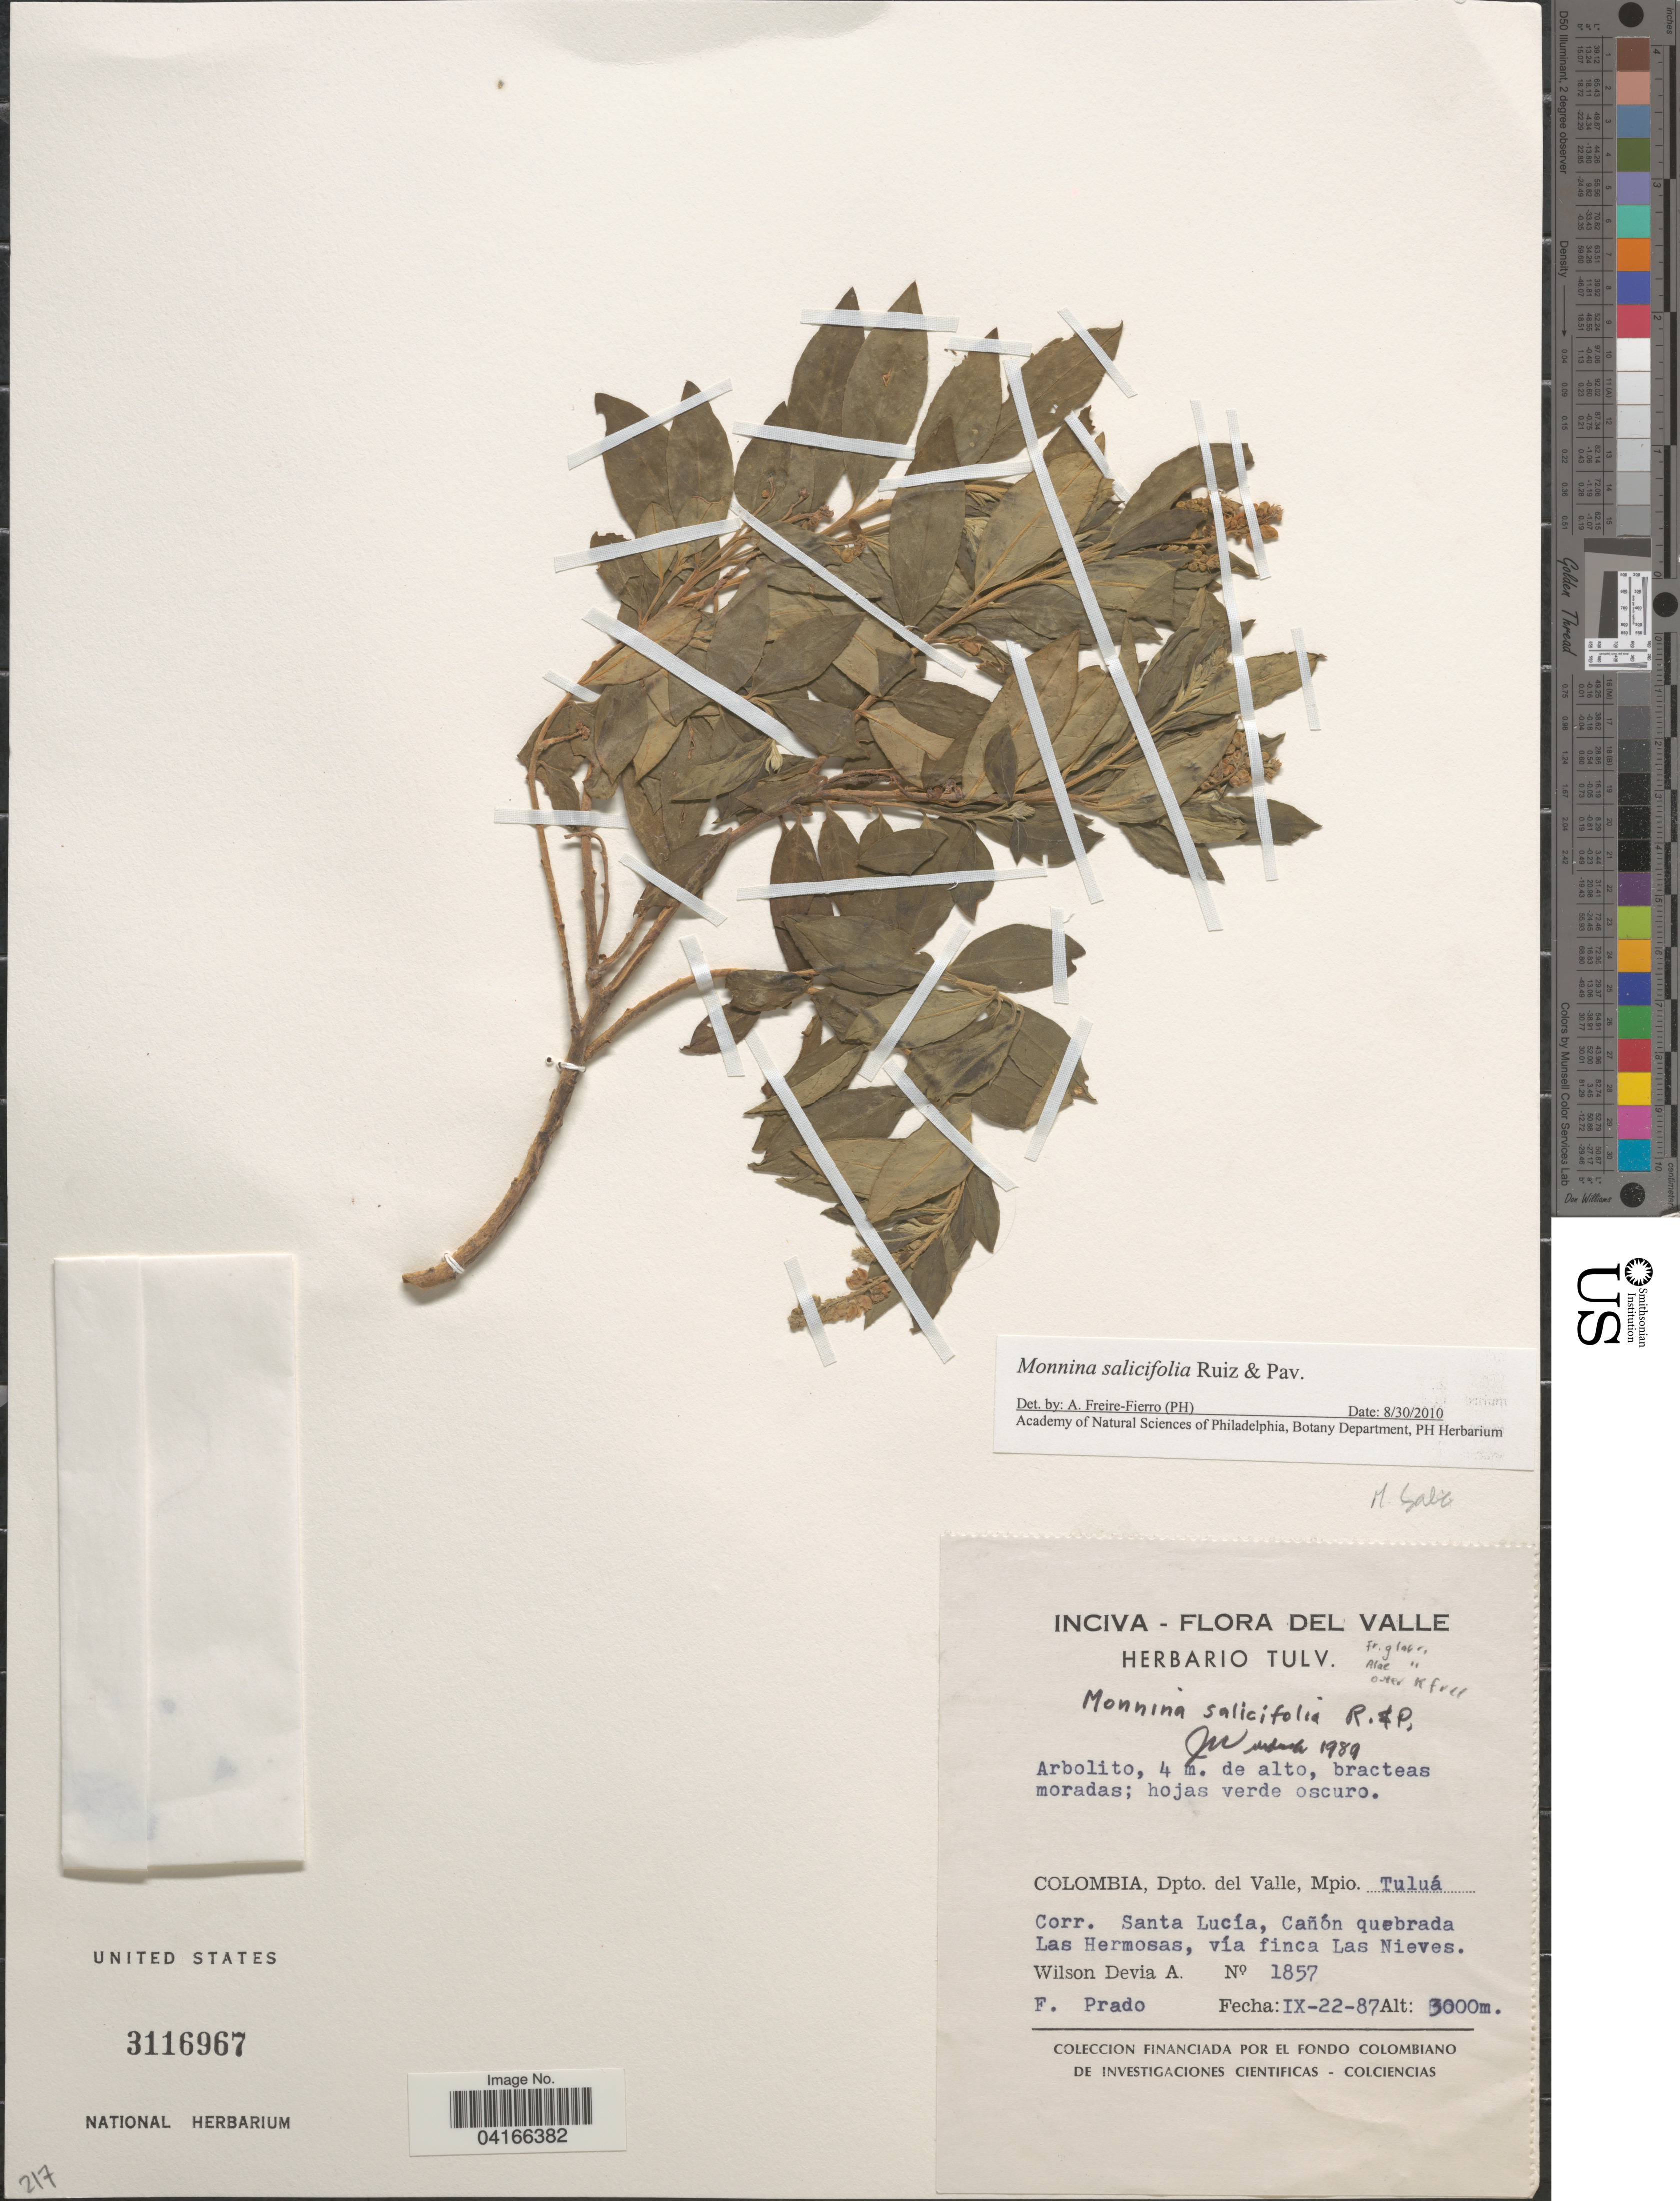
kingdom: Plantae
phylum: Tracheophyta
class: Magnoliopsida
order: Fabales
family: Polygalaceae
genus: Monnina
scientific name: Monnina salicifolia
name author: Ruiz & Pav.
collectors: W. Devia A. & F. Prado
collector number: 1857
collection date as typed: Transcribed d/m/y: 22/9/87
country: Colombia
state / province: Valle del Cauca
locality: Dpto. del Valle, Mpio. Tuluá. Corr: Santa Lucía, Cañón quebrada Las Hermosas, vía finca Las Nieves.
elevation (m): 3000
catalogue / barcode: US 3116967